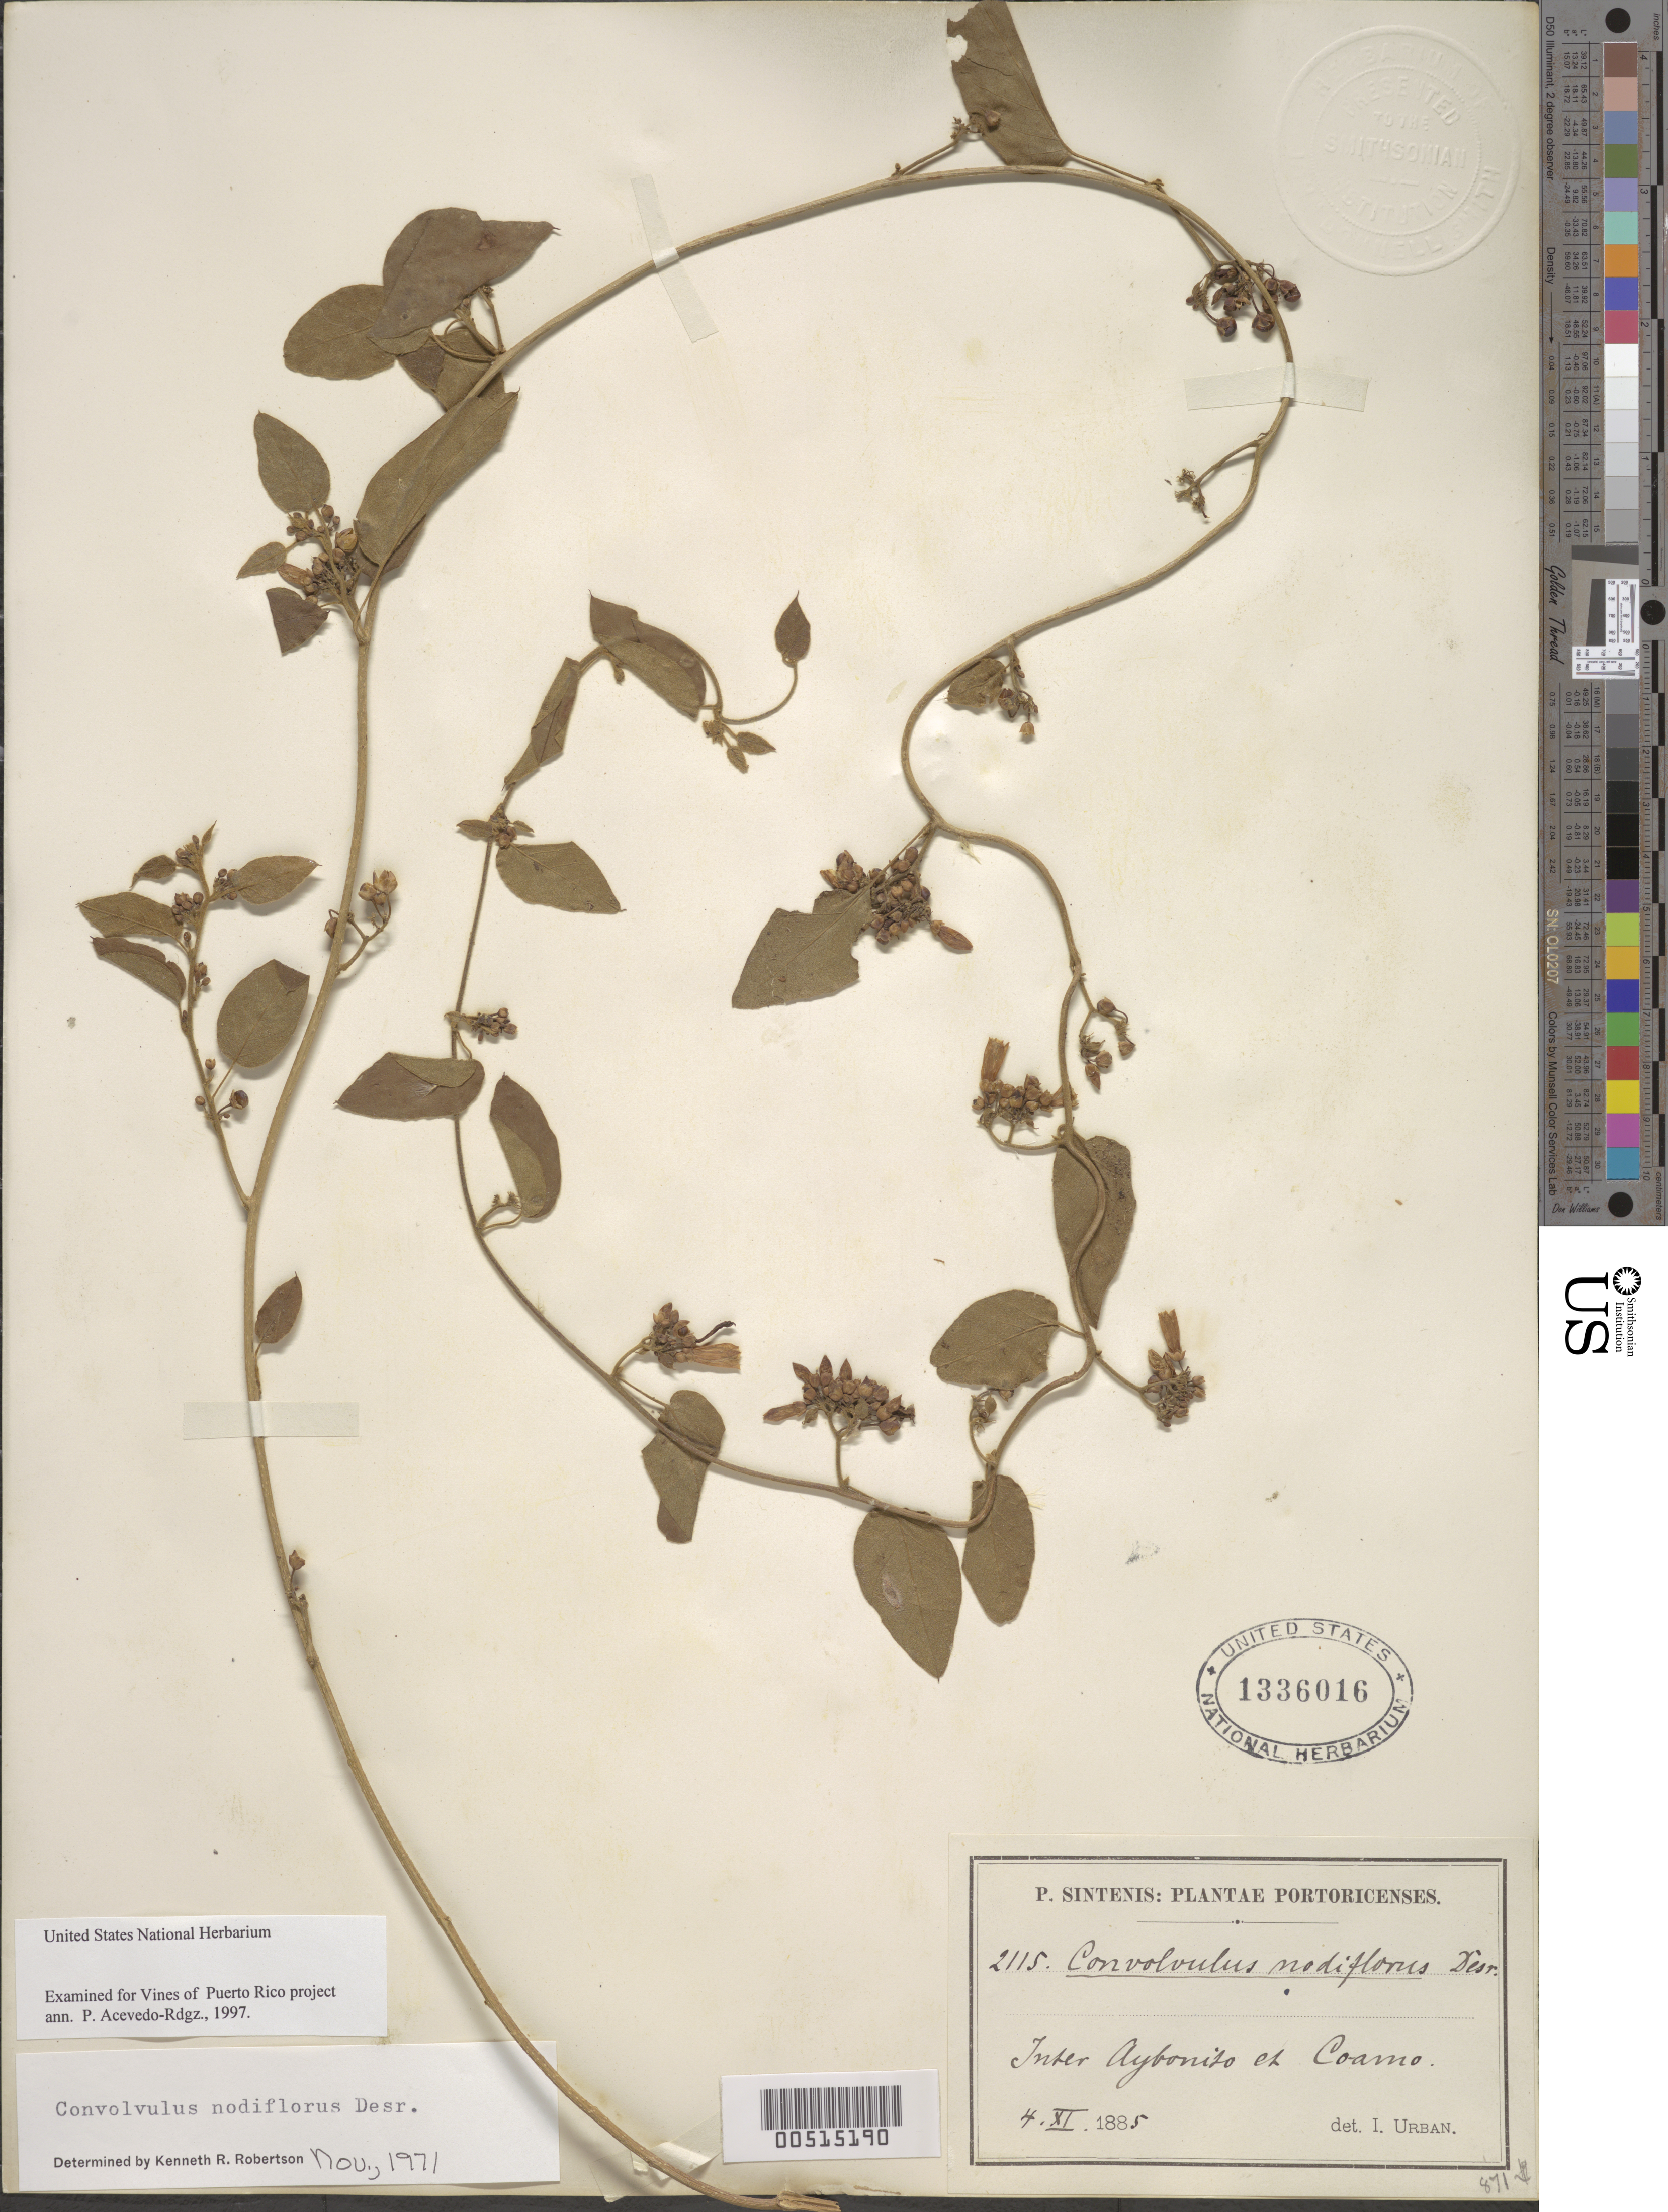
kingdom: Plantae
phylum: Tracheophyta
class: Magnoliopsida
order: Solanales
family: Convolvulaceae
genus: Convolvulus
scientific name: Convolvulus nodiflorus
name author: Desr.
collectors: P. Sintenis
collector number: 2115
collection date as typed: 04 Nov 1885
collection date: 1885-11-04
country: Puerto Rico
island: Greater Antilles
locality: Inter Aibonito et Coamo.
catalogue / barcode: US 1336016